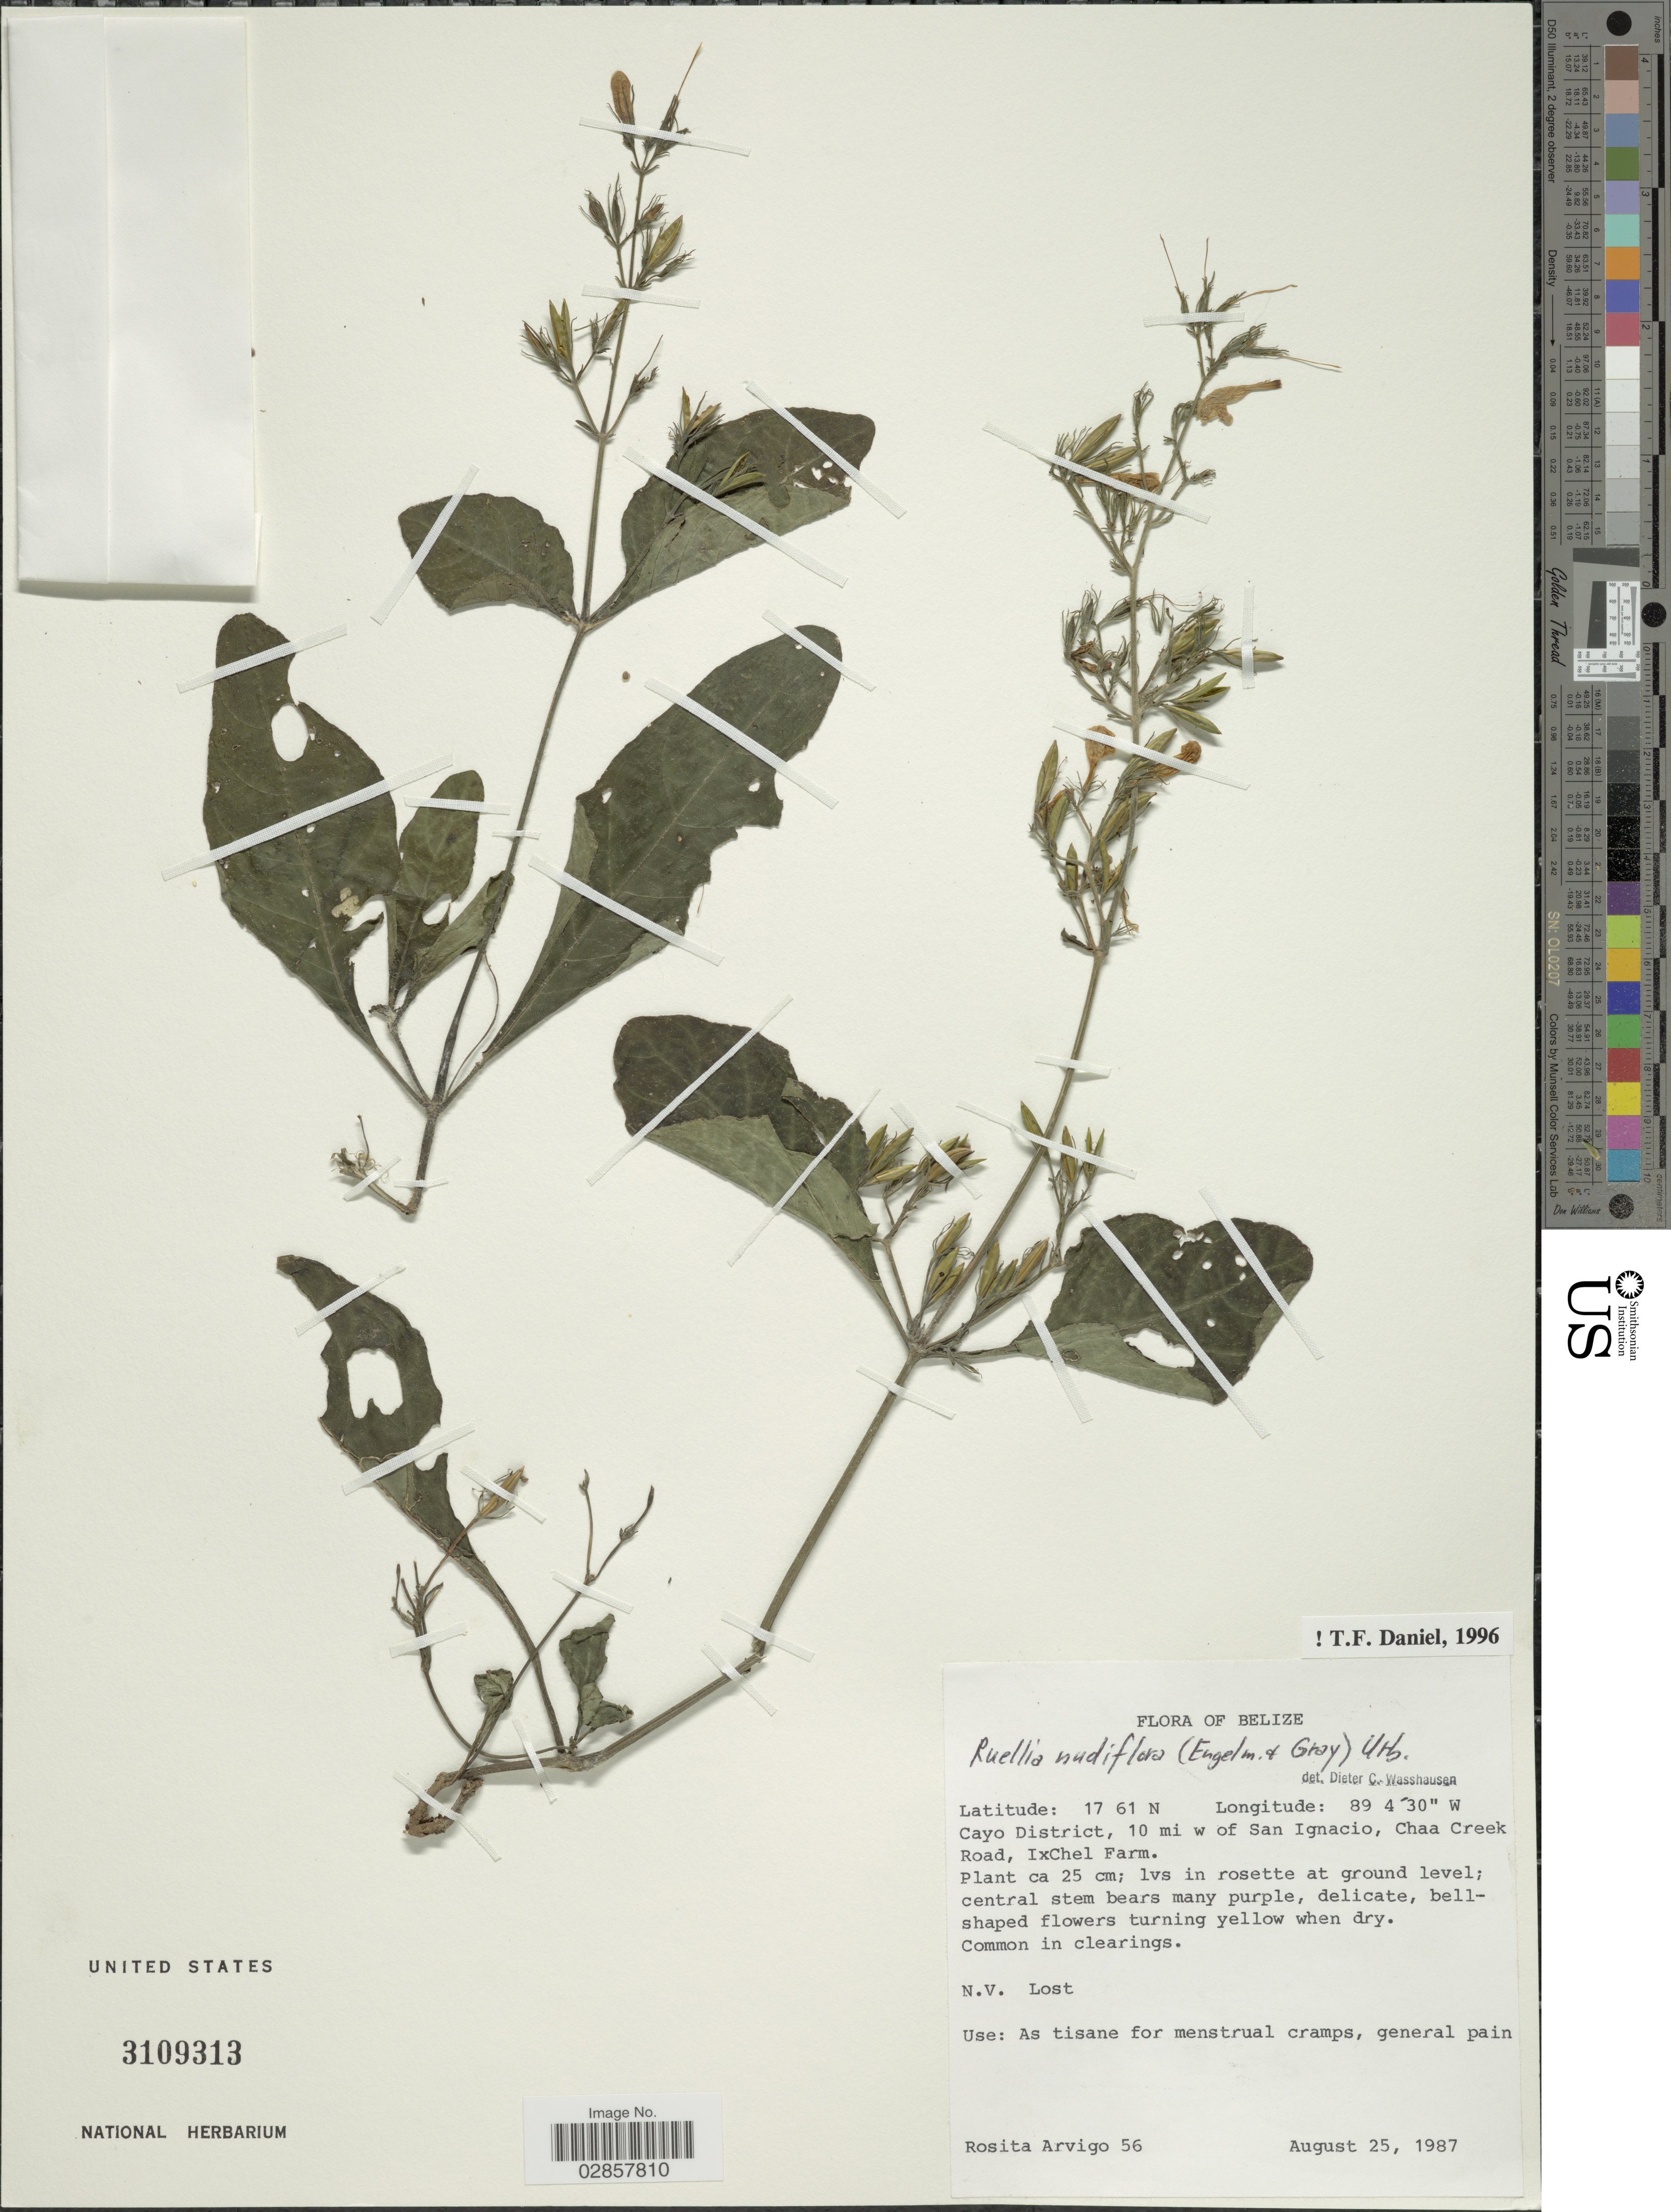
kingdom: Plantae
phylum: Tracheophyta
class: Magnoliopsida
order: Lamiales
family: Acanthaceae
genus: Ruellia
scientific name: Ruellia nudiflora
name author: (Engelm. & A. Gray) Urb.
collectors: R. Arvigo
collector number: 56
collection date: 1987-08-25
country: Belize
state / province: Cayo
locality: Cayo District, 10 mi w of San Ignacio, Chaa Creek Creek Road, IxChel Farm.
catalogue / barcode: US 3109313